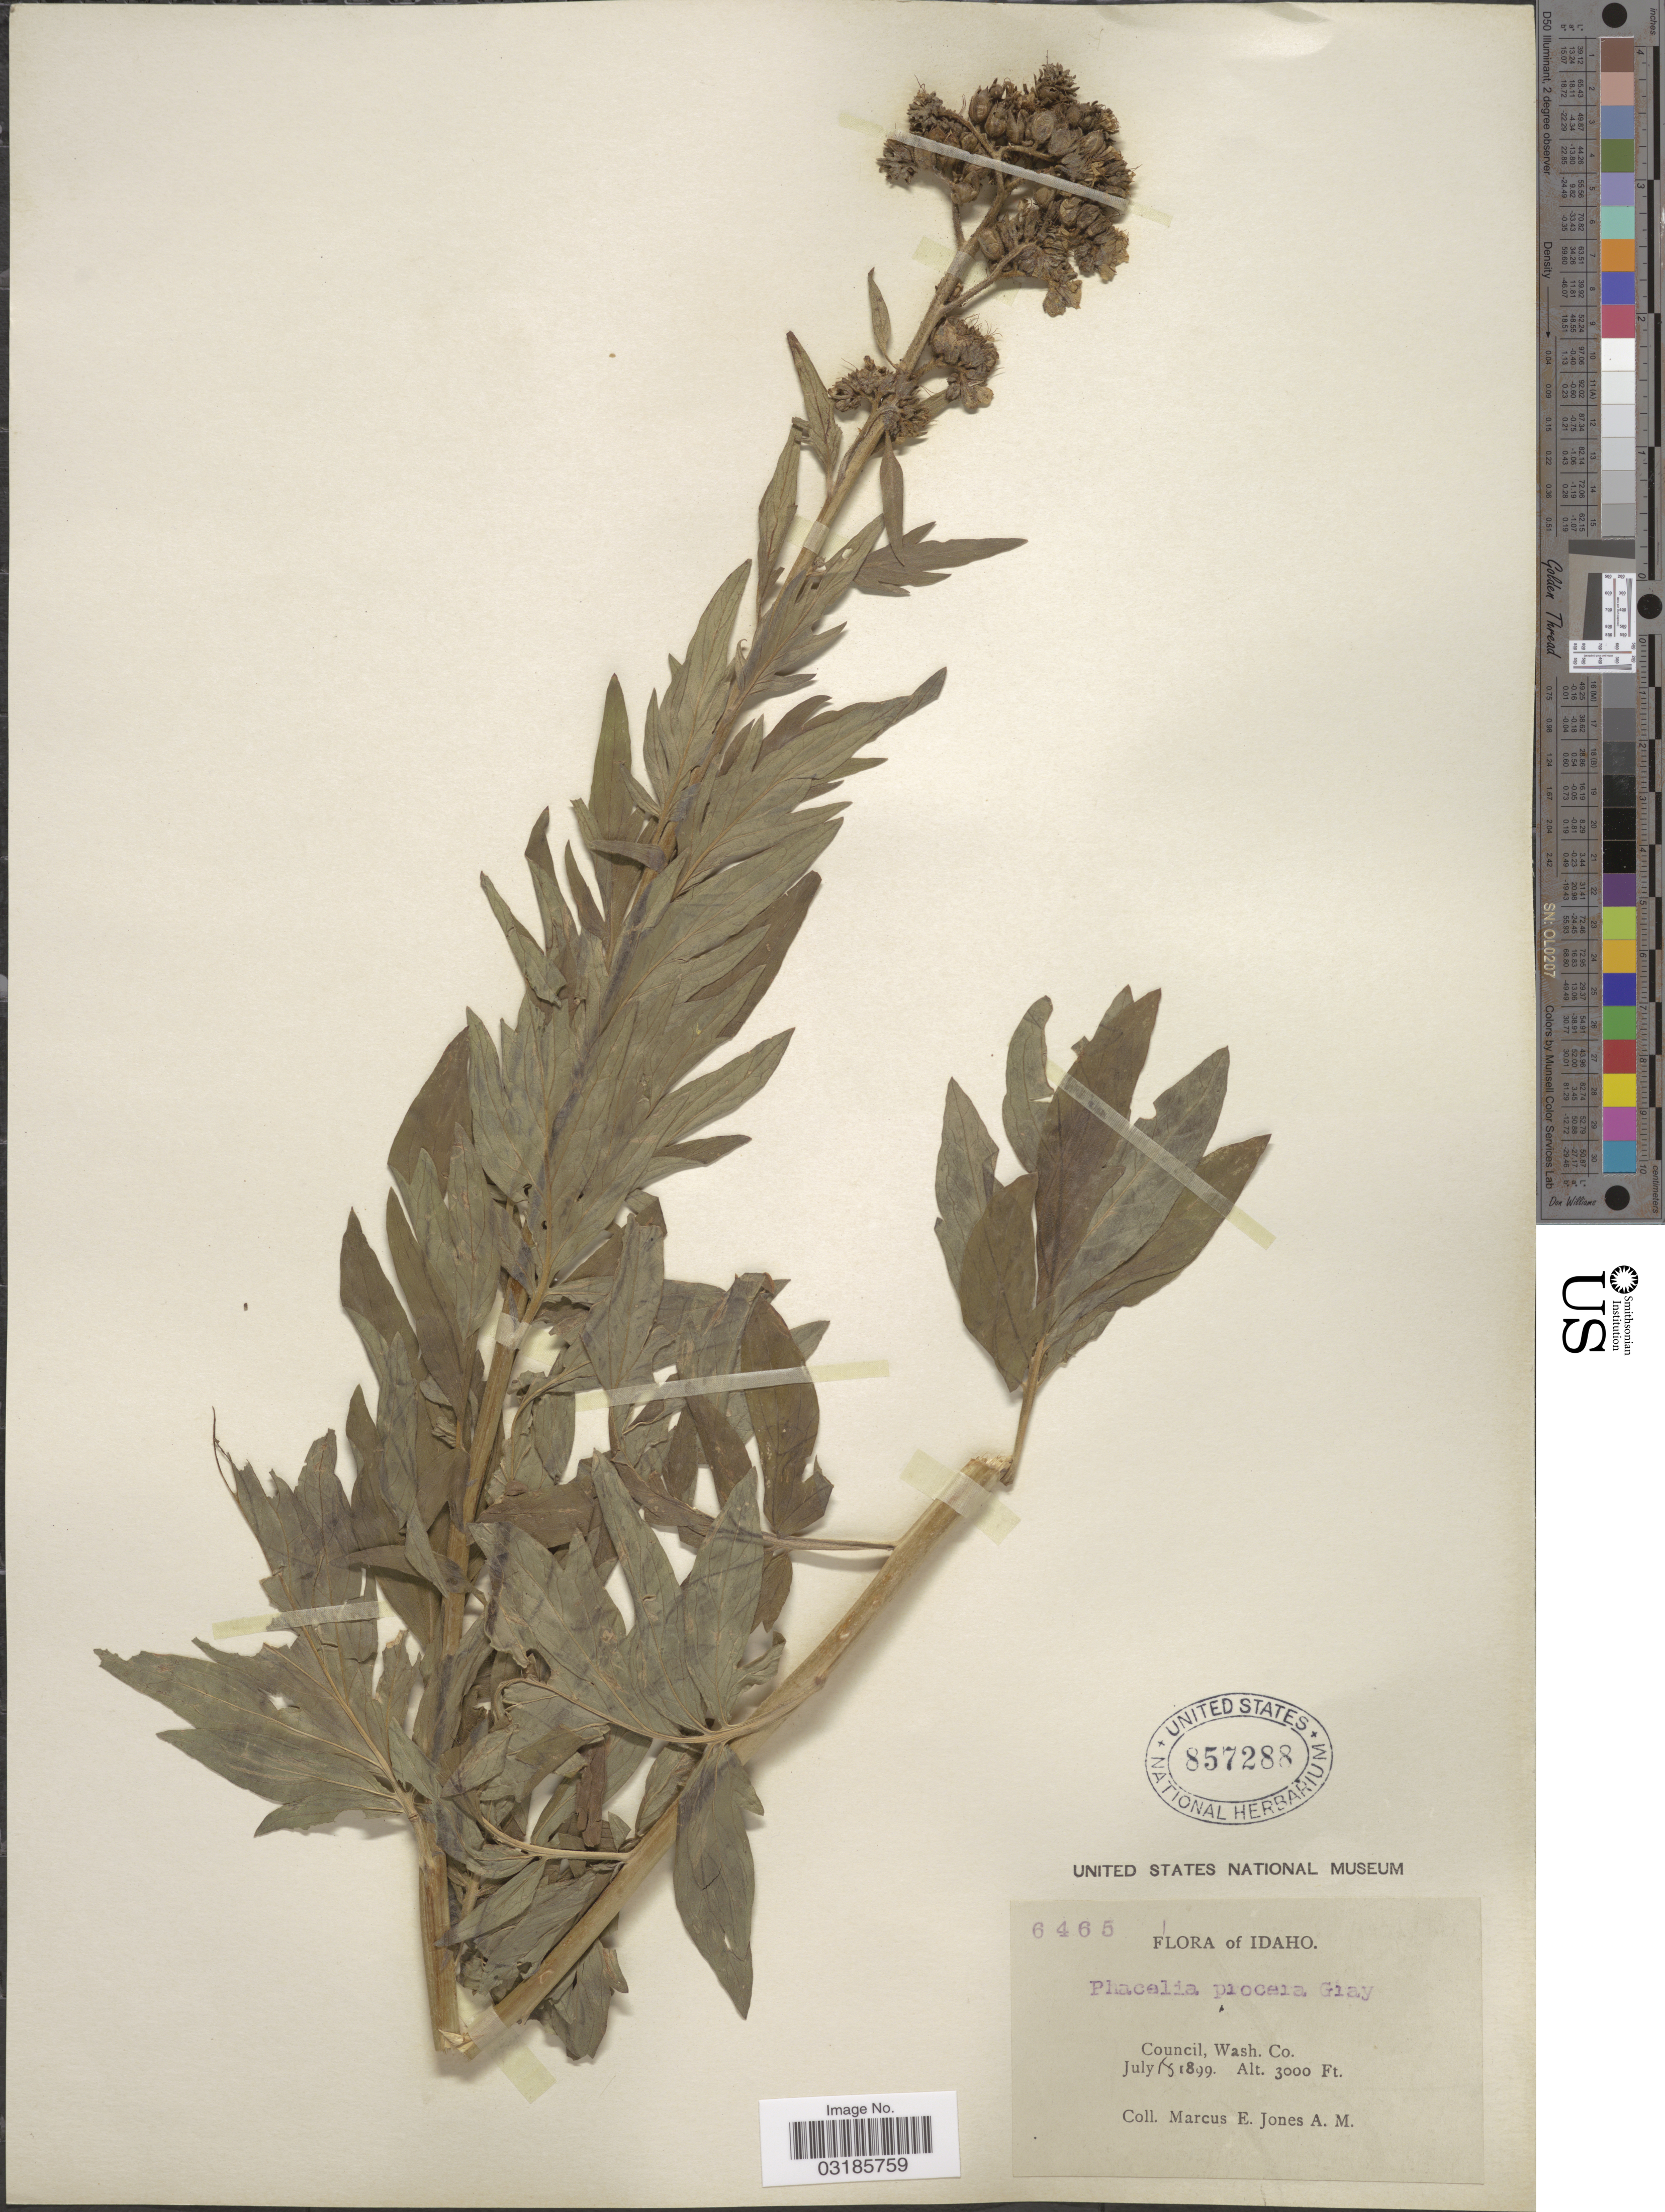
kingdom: Plantae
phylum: Tracheophyta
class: Magnoliopsida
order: Boraginales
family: Hydrophyllaceae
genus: Phacelia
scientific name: Phacelia procera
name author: A. Gray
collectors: M. E. Jones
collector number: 6465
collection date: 1899-07-18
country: United States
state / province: Idaho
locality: Council, Wash. Co.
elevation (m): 914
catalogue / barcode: US 857288